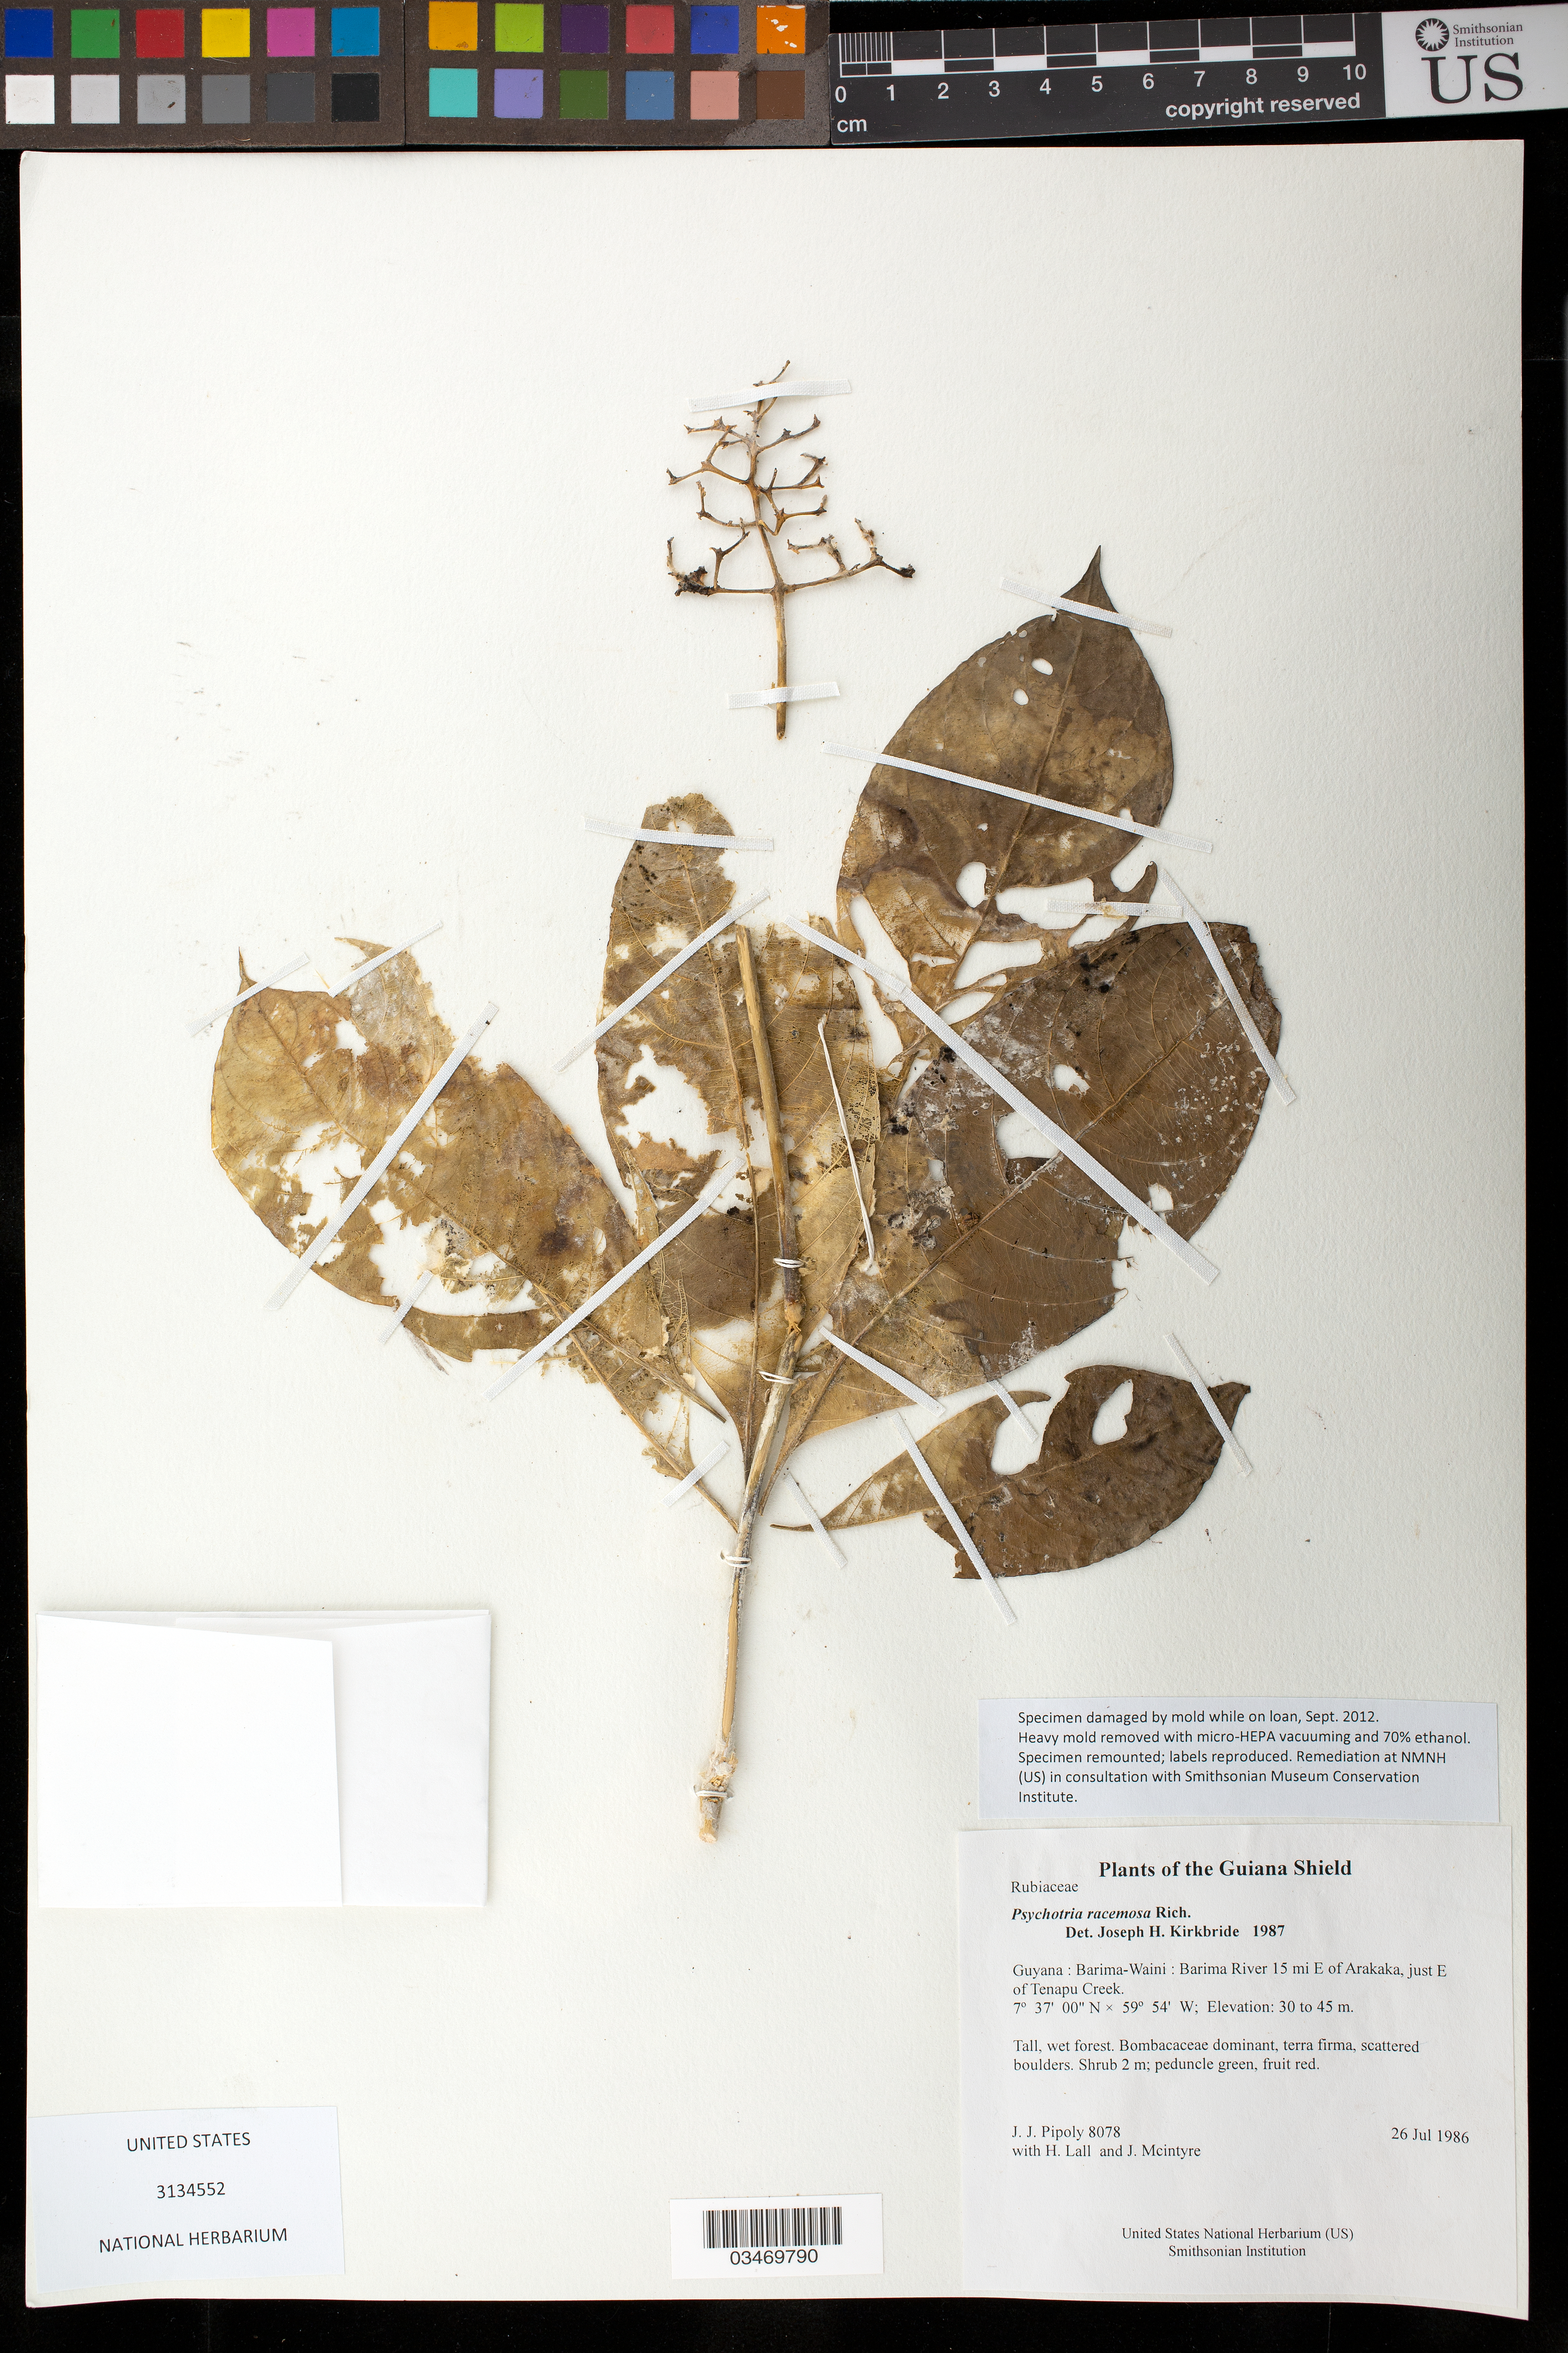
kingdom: Plantae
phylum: Tracheophyta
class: Magnoliopsida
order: Gentianales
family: Rubiaceae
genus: Psychotria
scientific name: Psychotria racemosa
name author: Rich.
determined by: Kirkbride, J. H.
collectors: J. J. Pipoly, H. Lall & J. Mcintyre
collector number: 8078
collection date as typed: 26 July 1986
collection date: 1986-07-26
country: Guyana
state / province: Barima-Waini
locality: Barima River 15 mi E of Arakaka, just E of Tenapu Creek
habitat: Tall, wet forest. Bombacaceae dominant, terra firma, scattered boulders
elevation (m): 30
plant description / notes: Distribution: BRG,US,NY,MO,P Specimen damaged by mold while on loan, Sept. 2012. Heavy mold removed with micro-HEPA vacuuming and 70% ethanol. Specimen remounted; labels reproduced. Remediation at NMNH (US) in consultation with Smithsonian Museum Conservation Institute.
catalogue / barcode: US 3134552